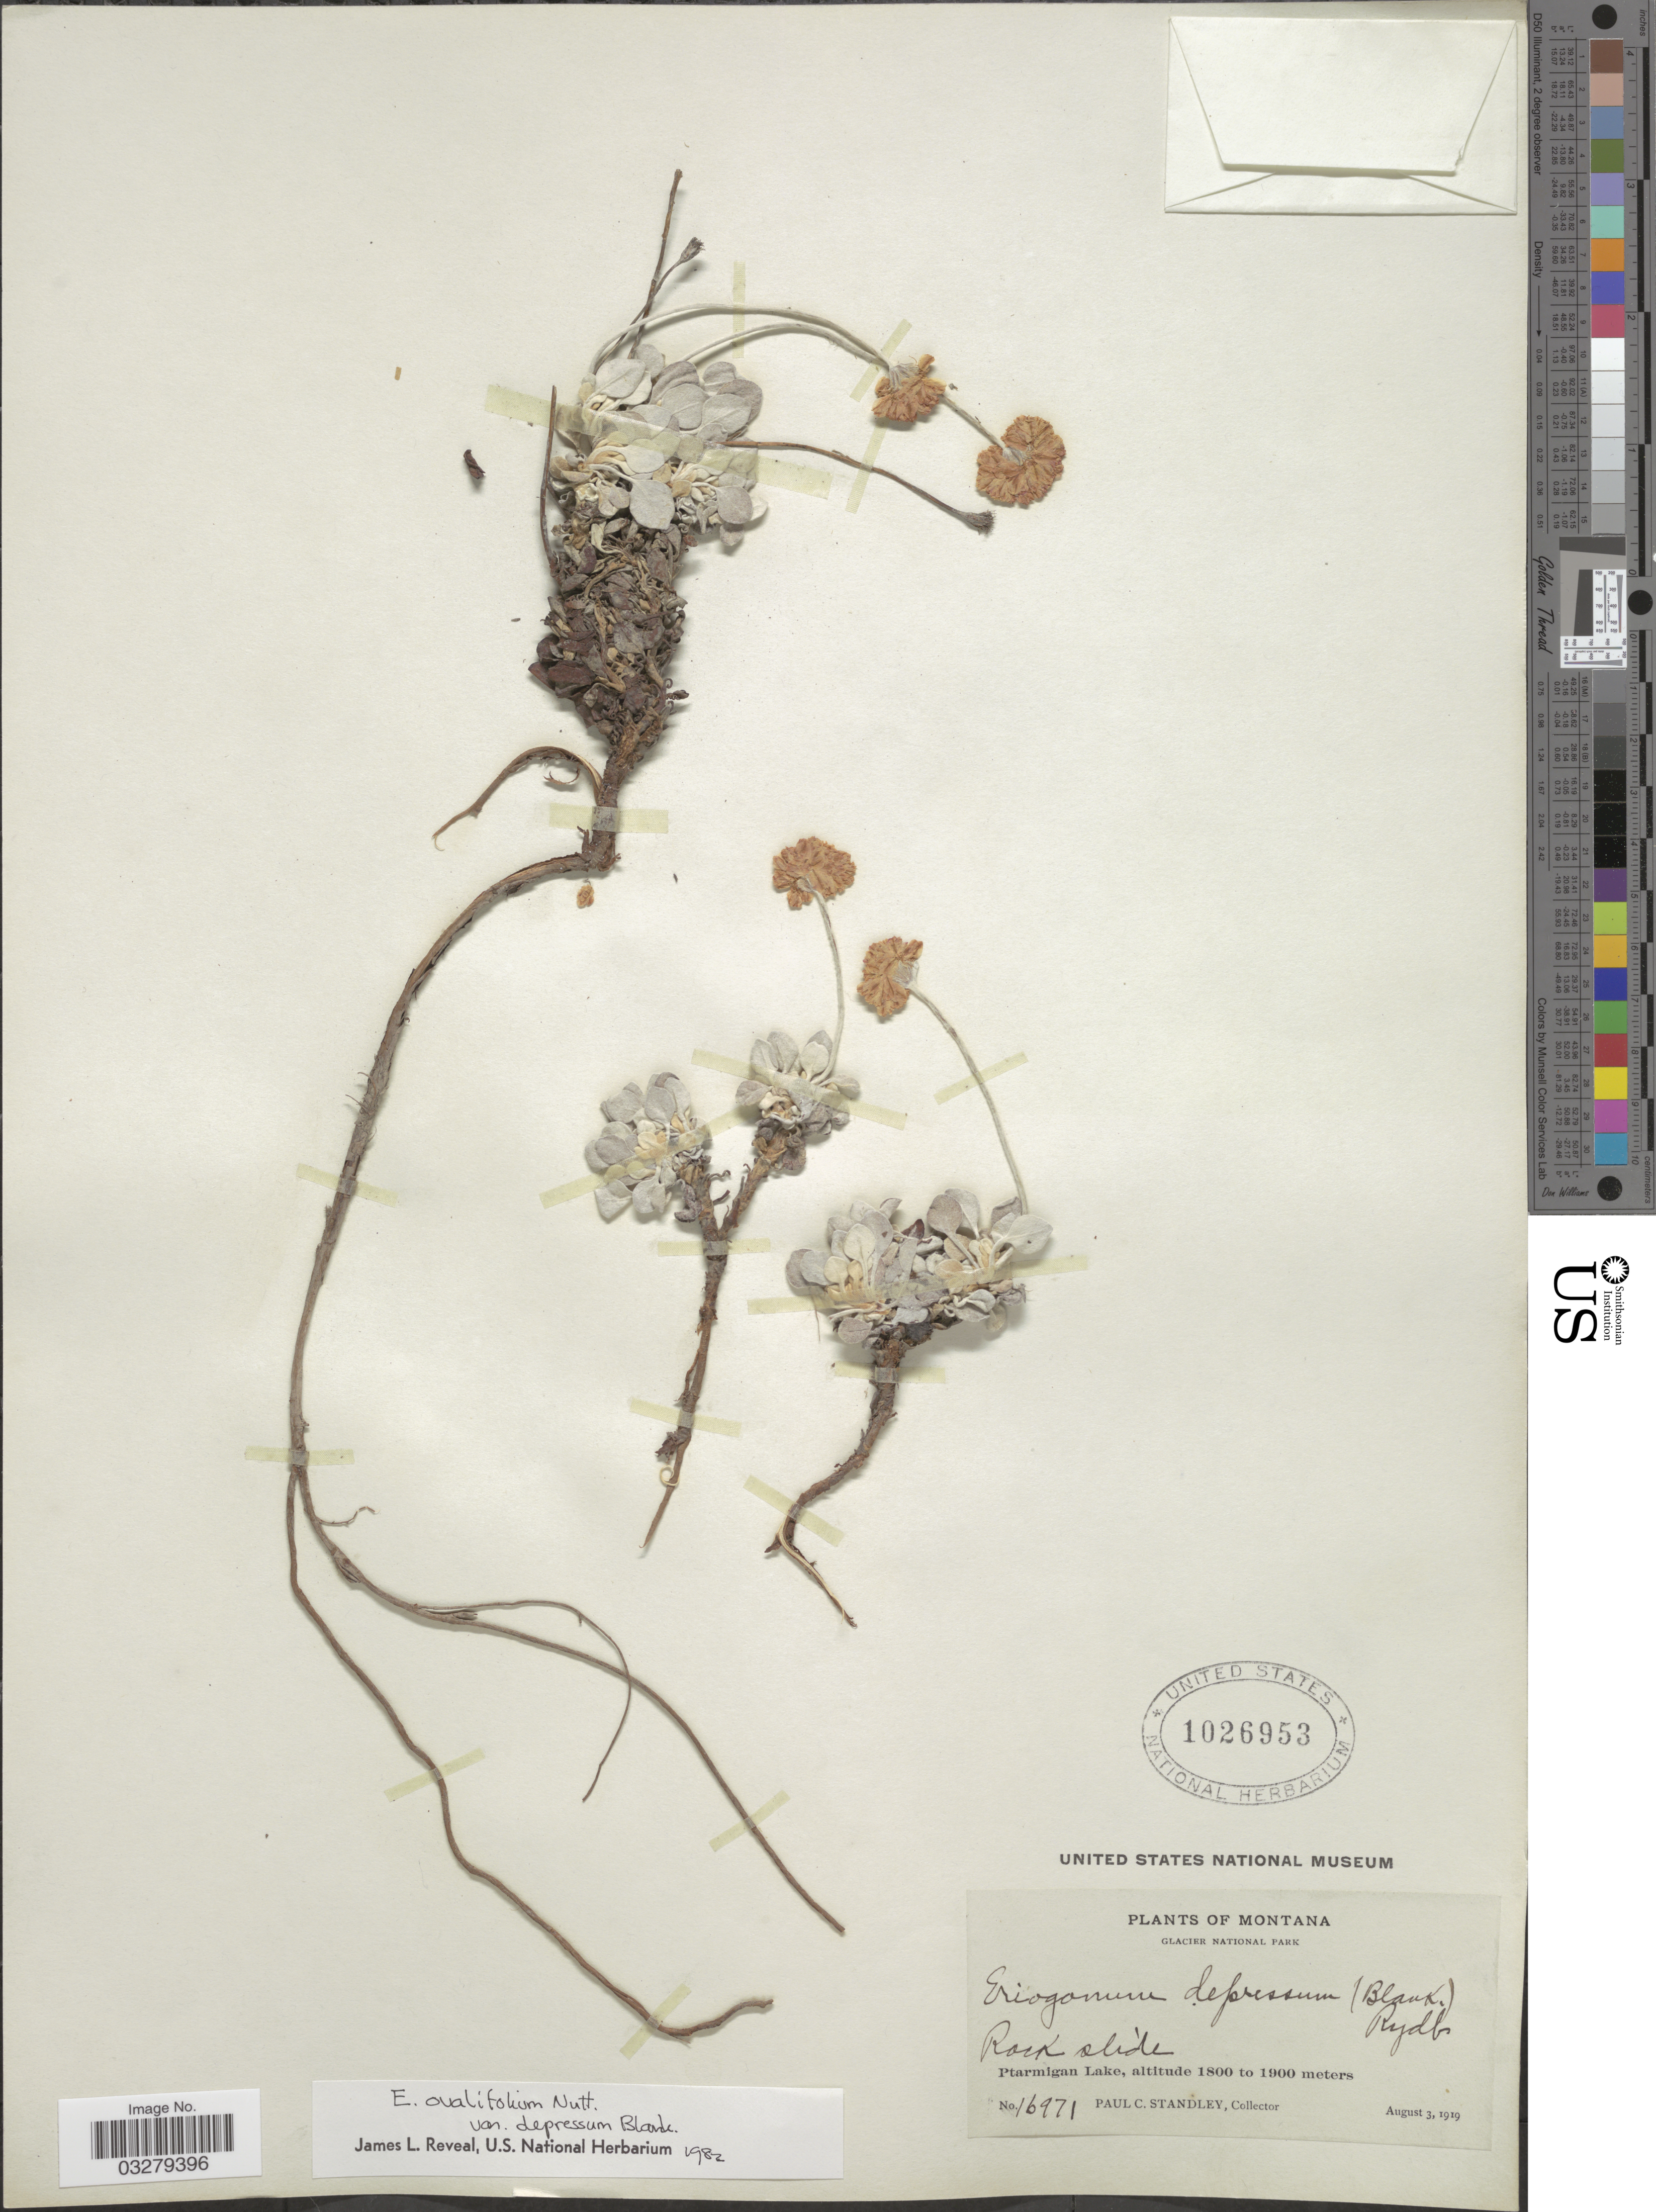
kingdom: Plantae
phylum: Tracheophyta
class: Magnoliopsida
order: Caryophyllales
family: Polygonaceae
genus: Eriogonum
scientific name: Eriogonum ovalifolium var. depressum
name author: Blank.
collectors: P. C. Standley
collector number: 16971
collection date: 1919-08-03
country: United States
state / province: Montana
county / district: Glacier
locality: Glacier National Park, Ptarmigan Lake.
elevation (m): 1800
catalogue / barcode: US 1026953